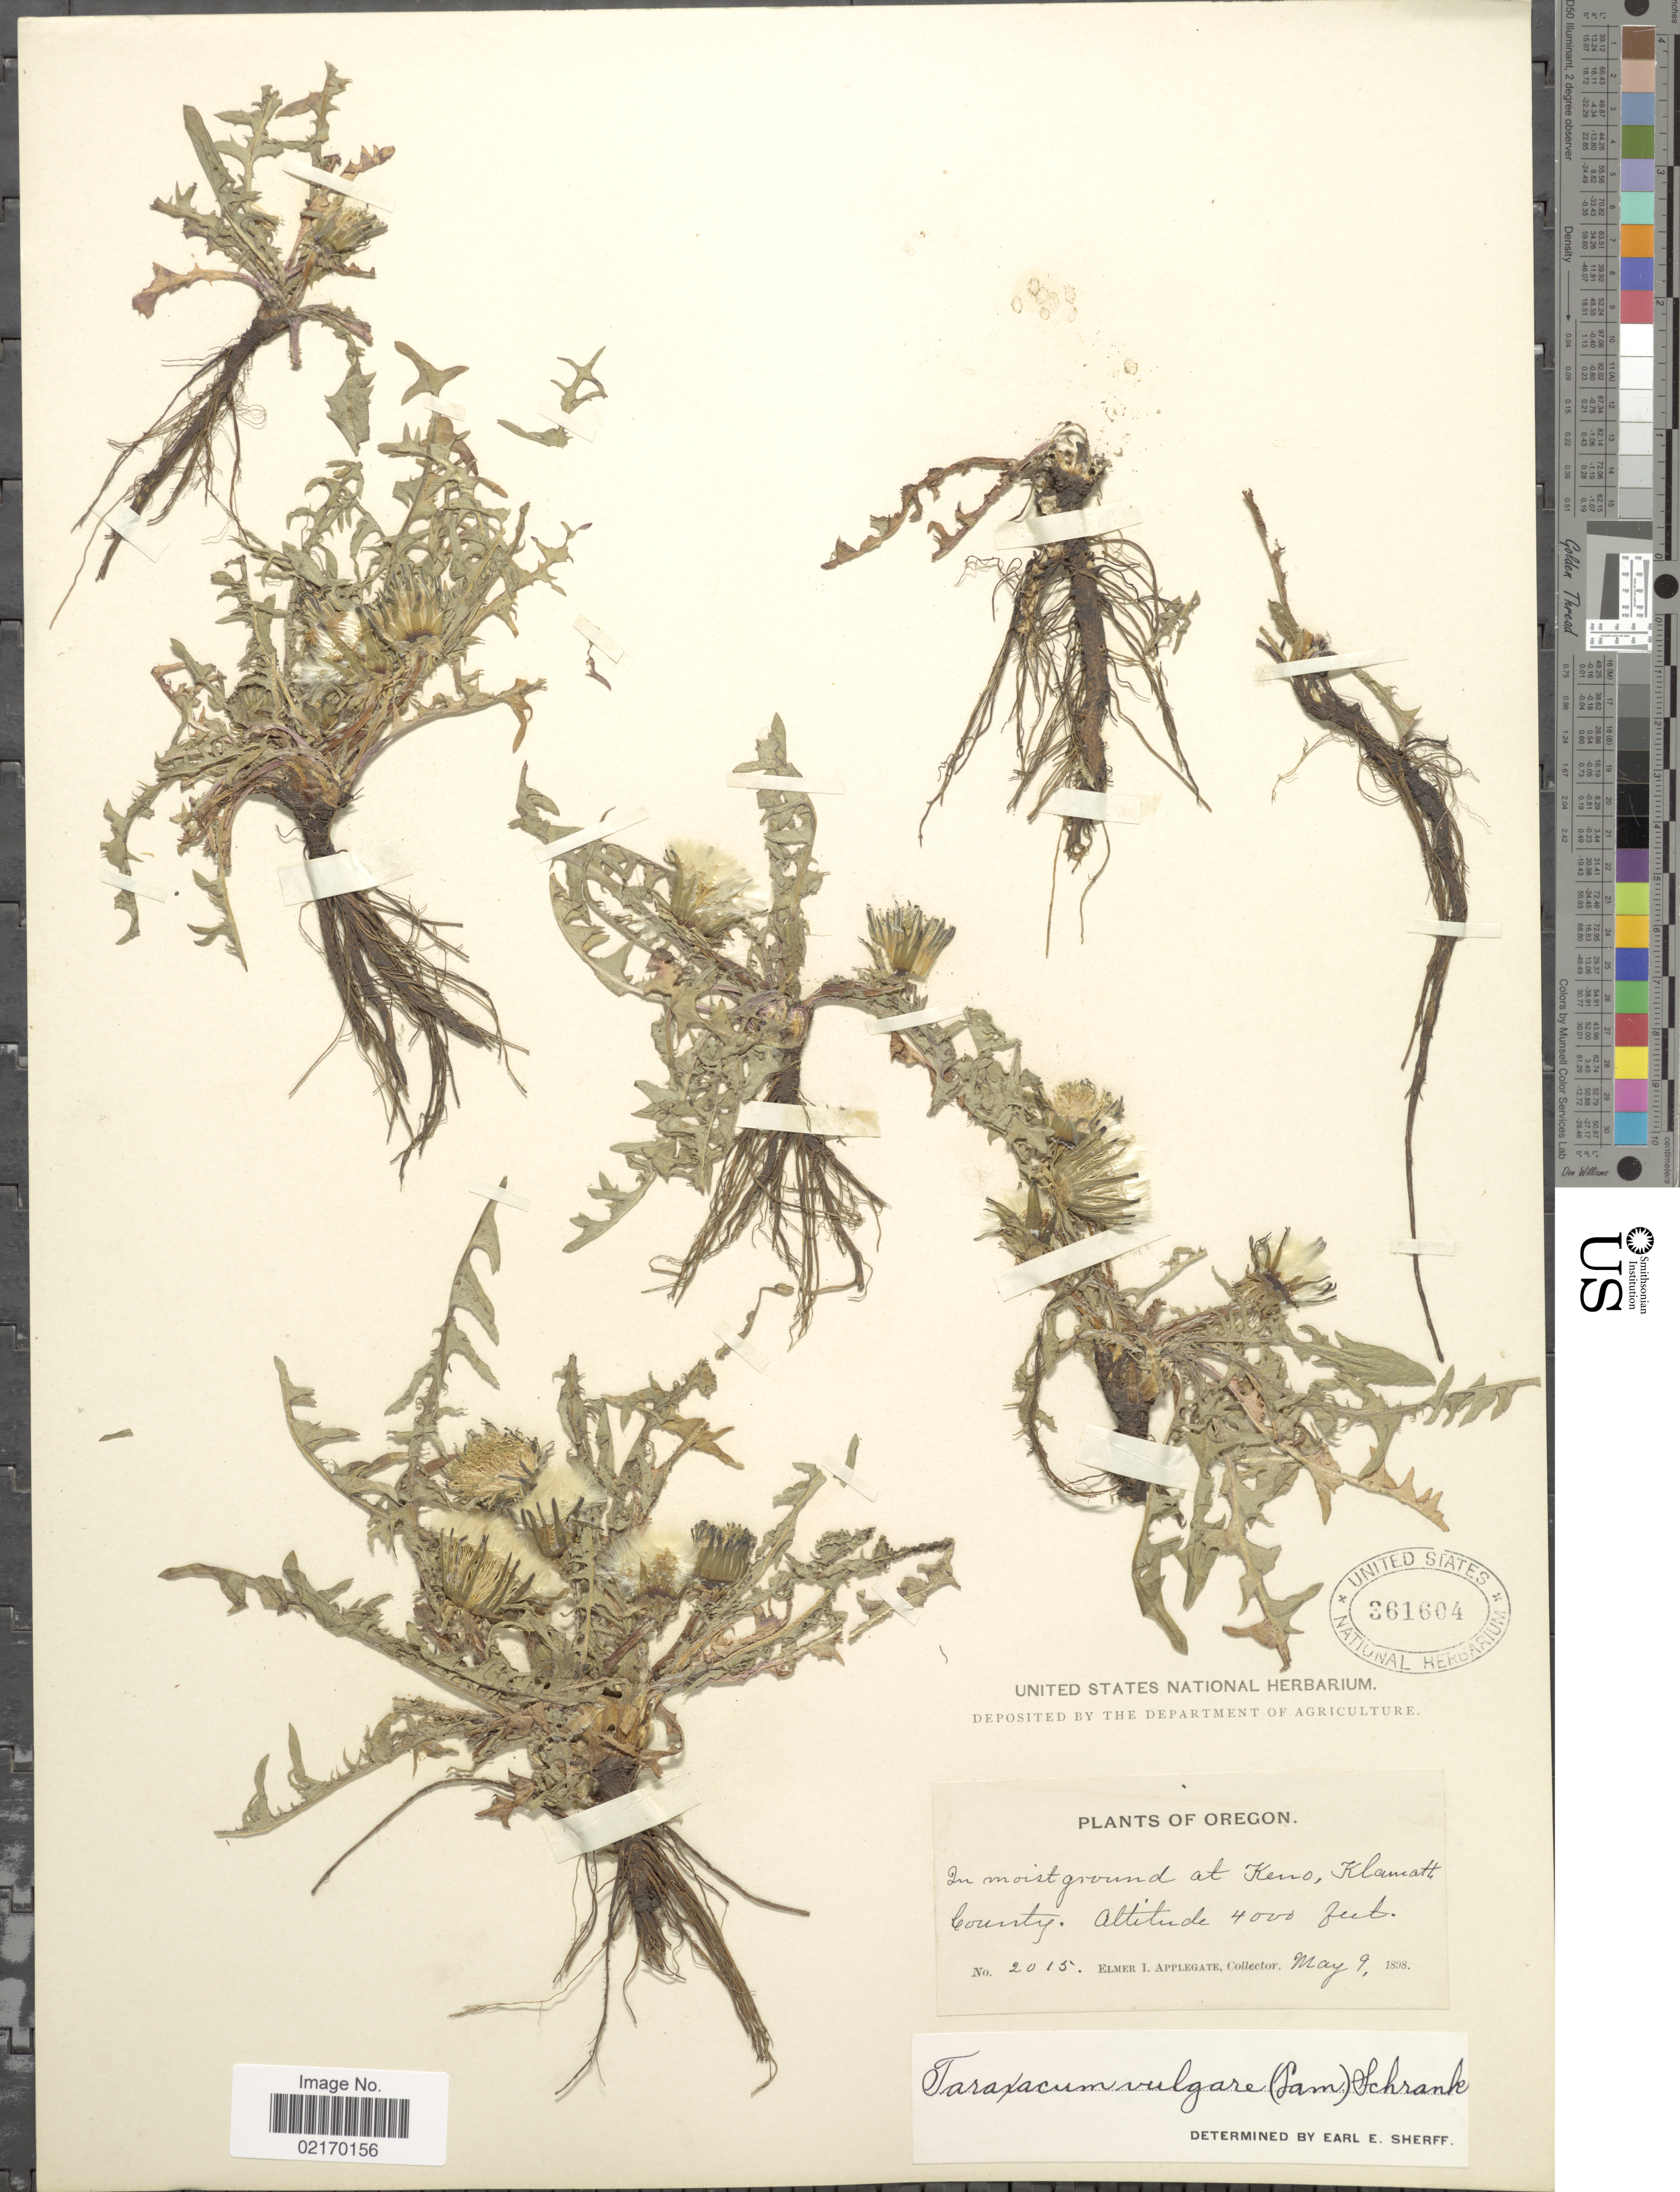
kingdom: Plantae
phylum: Tracheophyta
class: Magnoliopsida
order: Asterales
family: Asteraceae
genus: Taraxacum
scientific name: Taraxacum officinale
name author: G.H. Weber ex F.H. Wigg.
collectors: E. I. Applegate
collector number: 2015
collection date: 1898-05-09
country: United States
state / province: Oregon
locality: In moist ground at Keno, Klamatt County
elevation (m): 1219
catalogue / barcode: US 361604